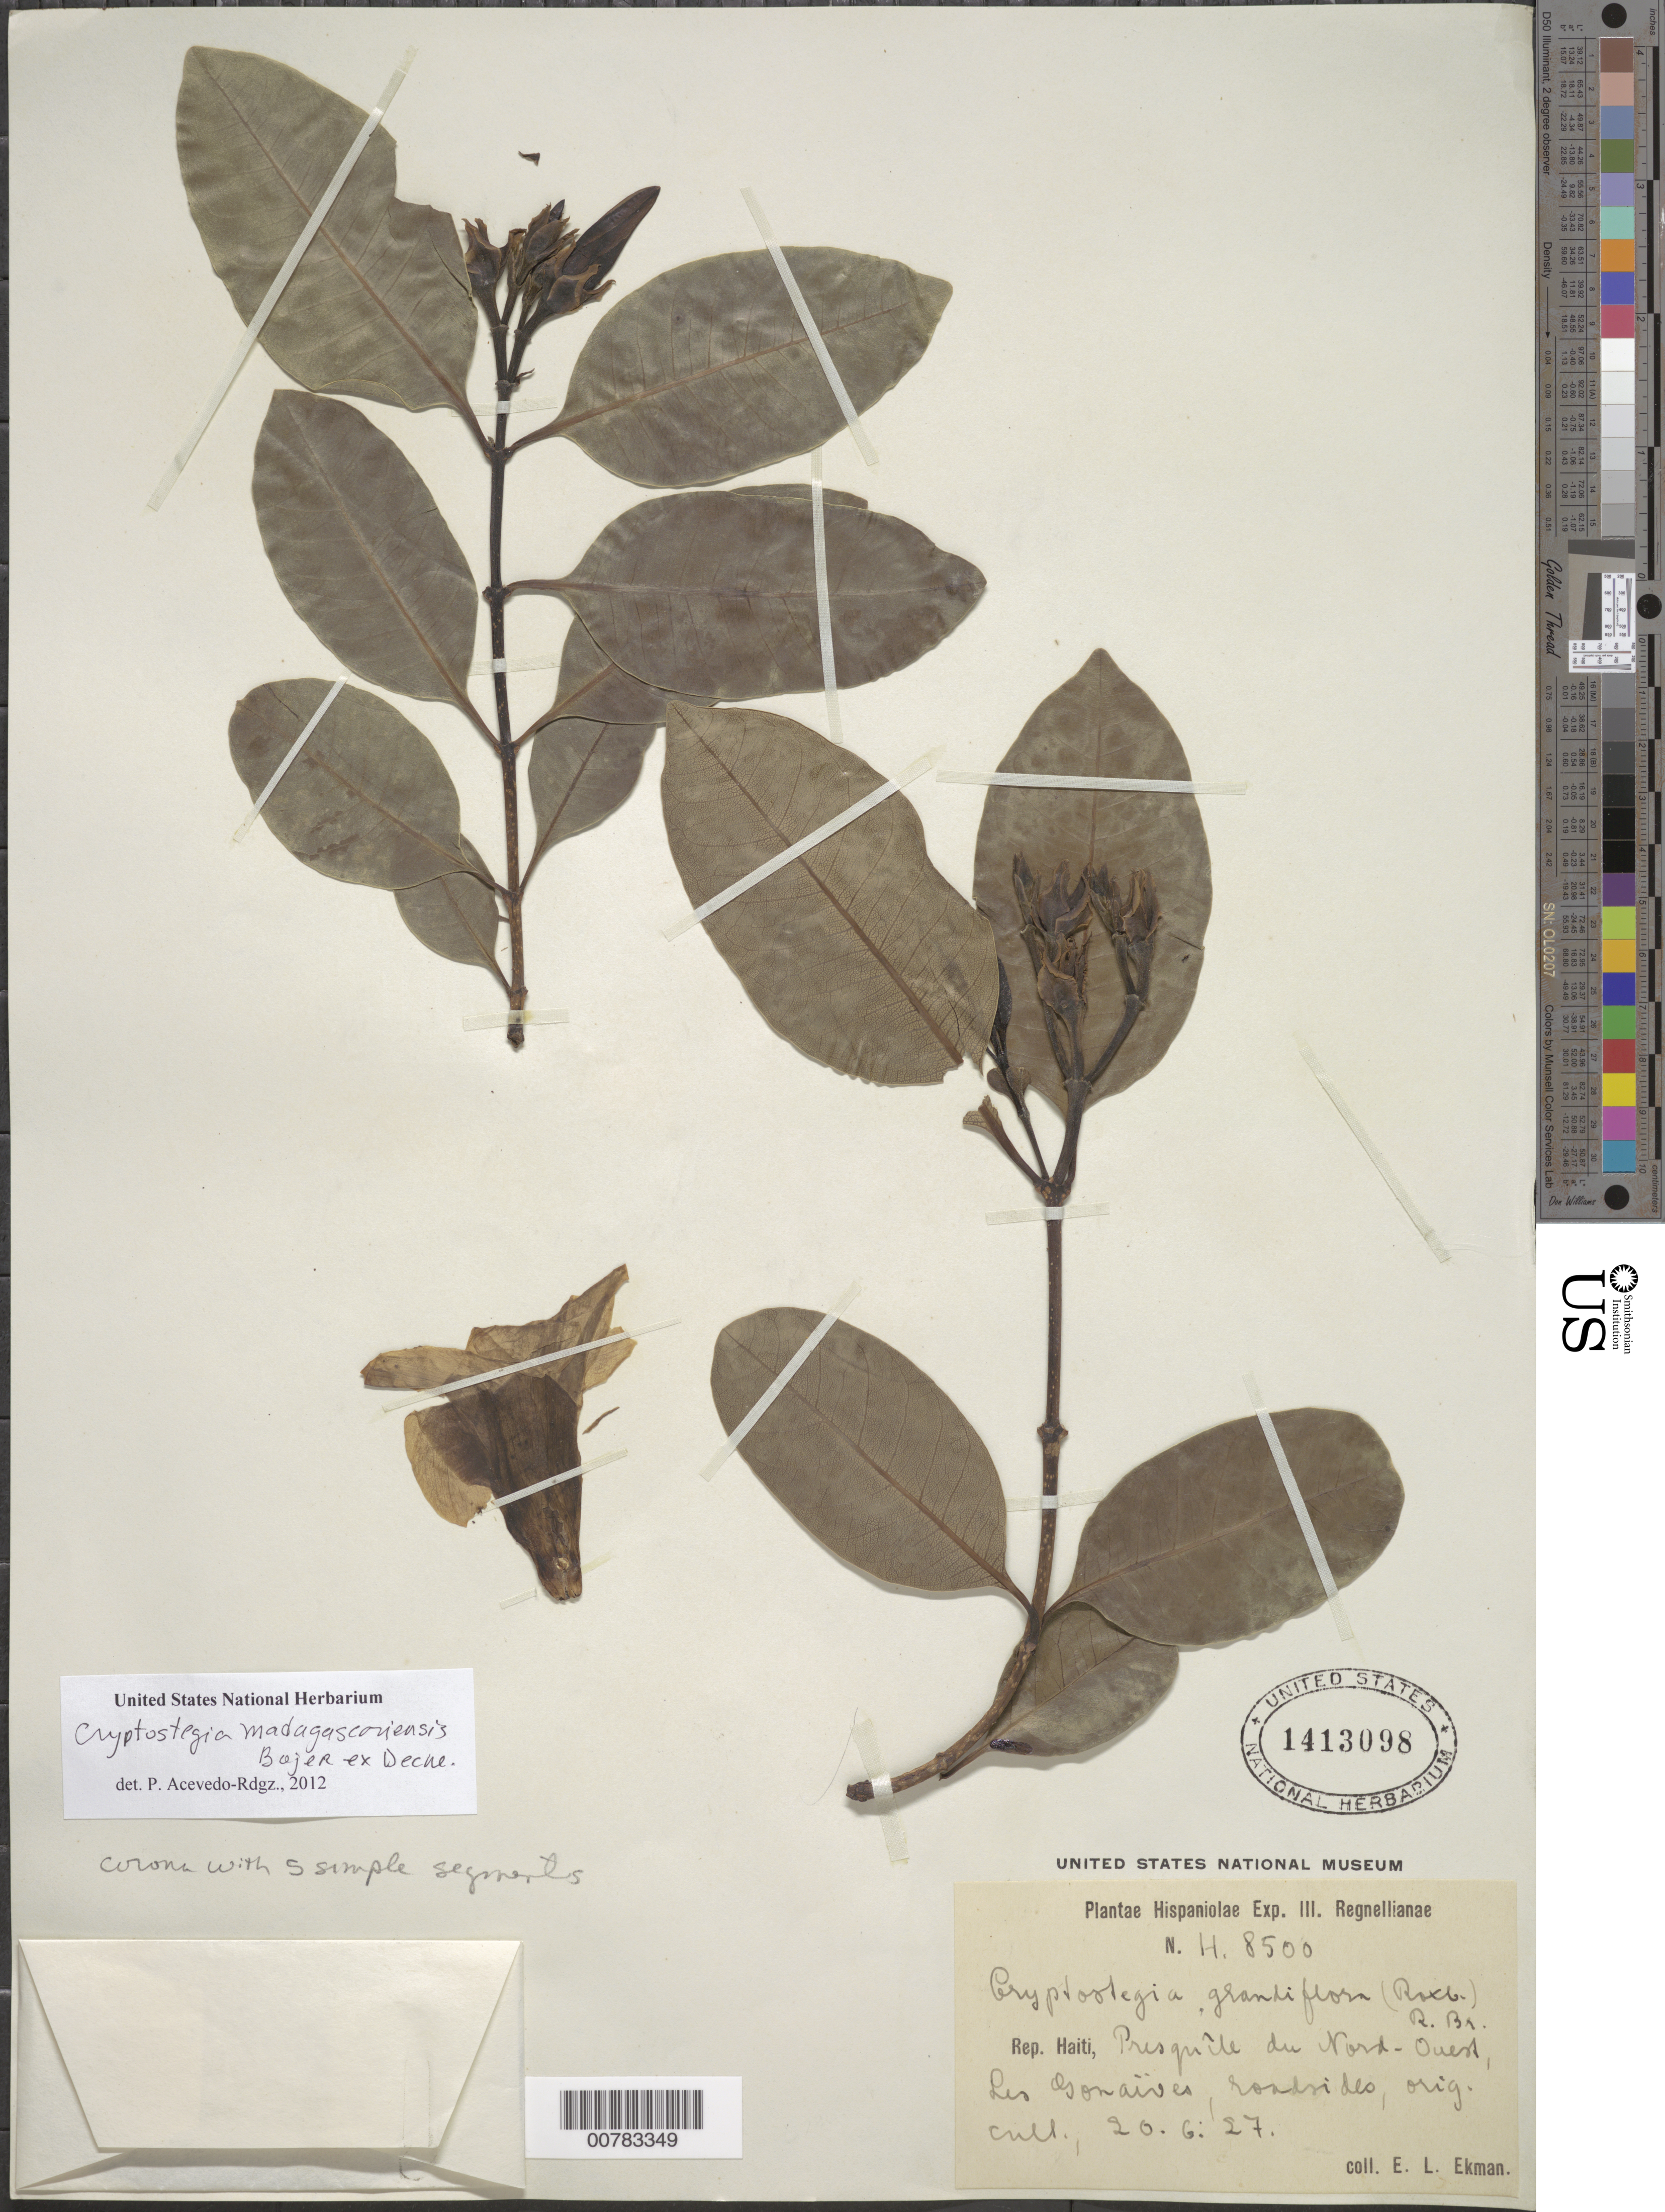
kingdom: Plantae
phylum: Tracheophyta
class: Magnoliopsida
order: Gentianales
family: Apocynaceae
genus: Cryptostegia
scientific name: Cryptostegia madagascariensis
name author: Bojer ex Decne.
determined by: Acevedo-Rodríguez, P., (BOT), Smithsonian Institution - National Museum of Natural History (UNITED STATES)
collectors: E. L. Ekman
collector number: H 8500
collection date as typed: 20 Jun 1927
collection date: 1927-06-20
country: Haiti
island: Hispaniola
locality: Presquîle du Nord-Ouest, Les Gonaïves.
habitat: Roadside.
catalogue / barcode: US 1413098